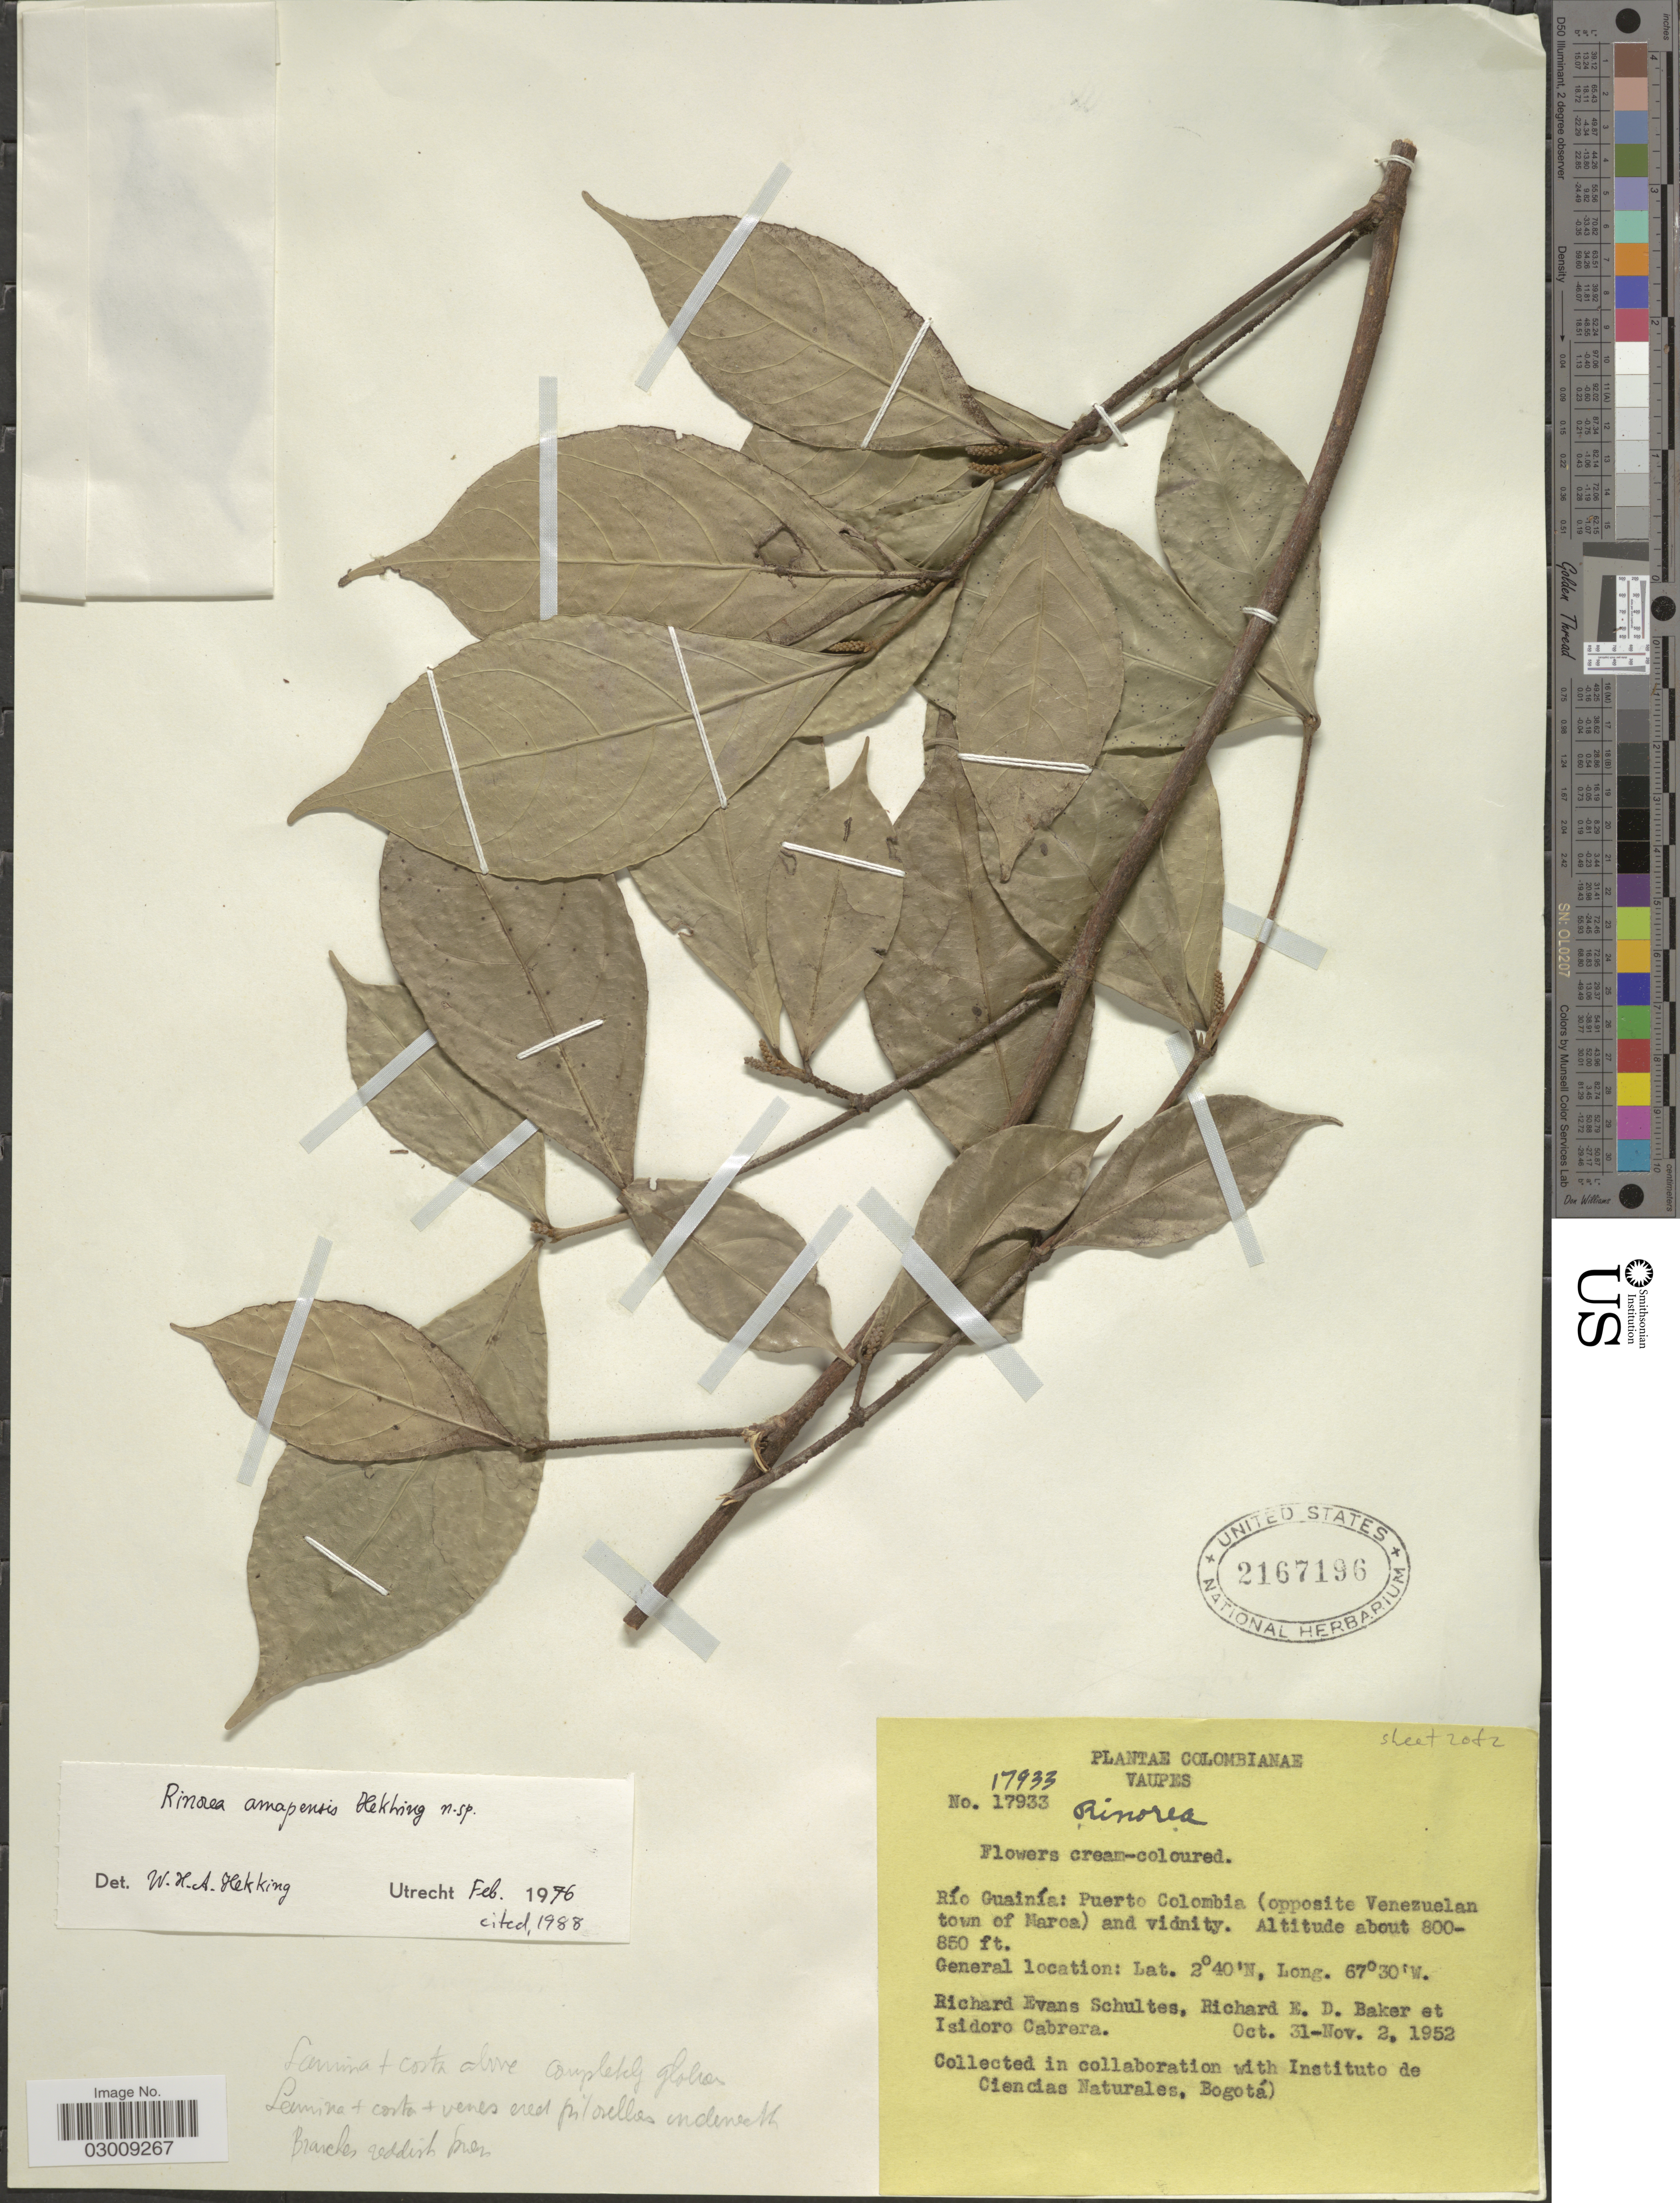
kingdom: Plantae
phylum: Tracheophyta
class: Magnoliopsida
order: Malpighiales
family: Violaceae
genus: Rinorea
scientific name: Rinorea sp.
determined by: Hoyos-Gomez, S. E.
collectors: R. E. Schultes, R. E. D. Baker & I. Cabrera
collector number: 17933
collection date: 1952-10-31/1952-11-02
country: Colombia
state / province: Vaupés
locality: Río Guainía: Puerto Colombia (opposite Venezuelan town of Maroa) and vicinity.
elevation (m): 244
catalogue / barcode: US 2167196